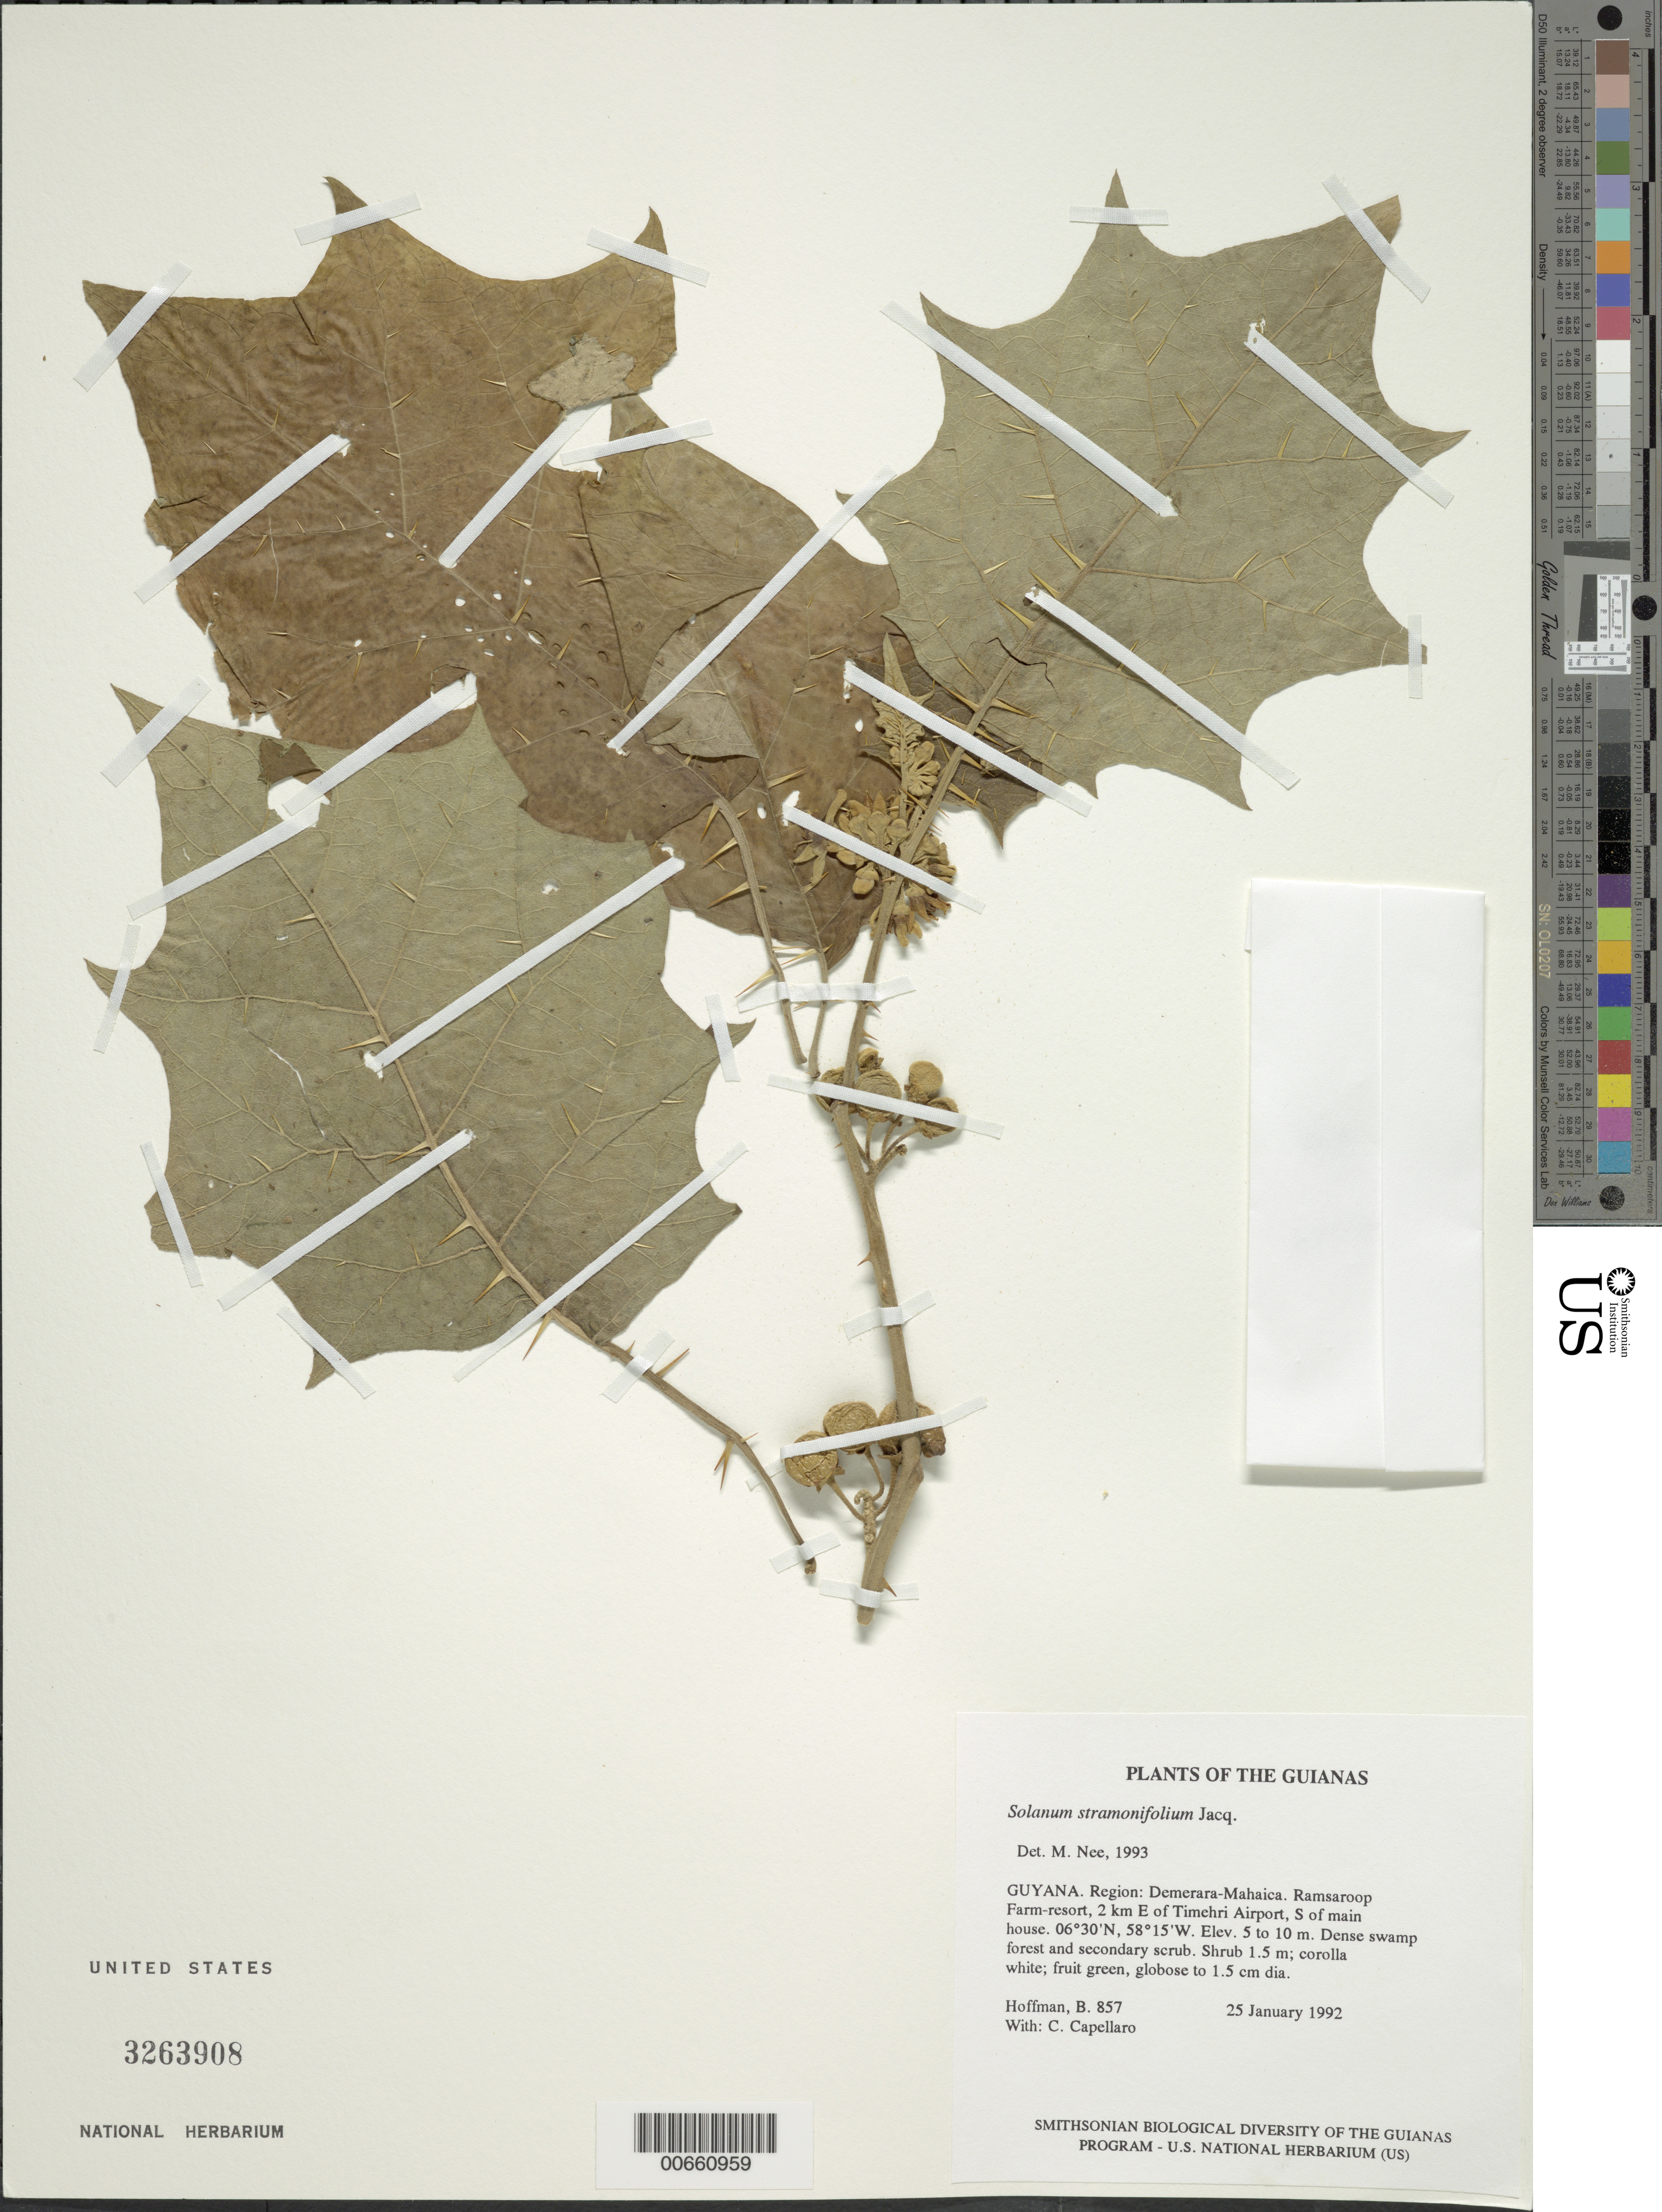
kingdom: Plantae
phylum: Tracheophyta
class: Magnoliopsida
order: Solanales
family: Solanaceae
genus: Solanum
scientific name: Solanum stramoniifolium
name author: Jacq.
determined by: Nee, Michael H.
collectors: B. Hoffman & C. Capellaro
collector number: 857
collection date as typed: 1 Jan 1992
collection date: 1992-01-01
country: Guyana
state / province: Demerara-Mahaica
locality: Ramsaroop Farm-resort, 2 km E of Timehri Airport, S of main house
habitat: Dense swamp forest and secondary scrub.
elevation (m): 5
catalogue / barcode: US 3263908